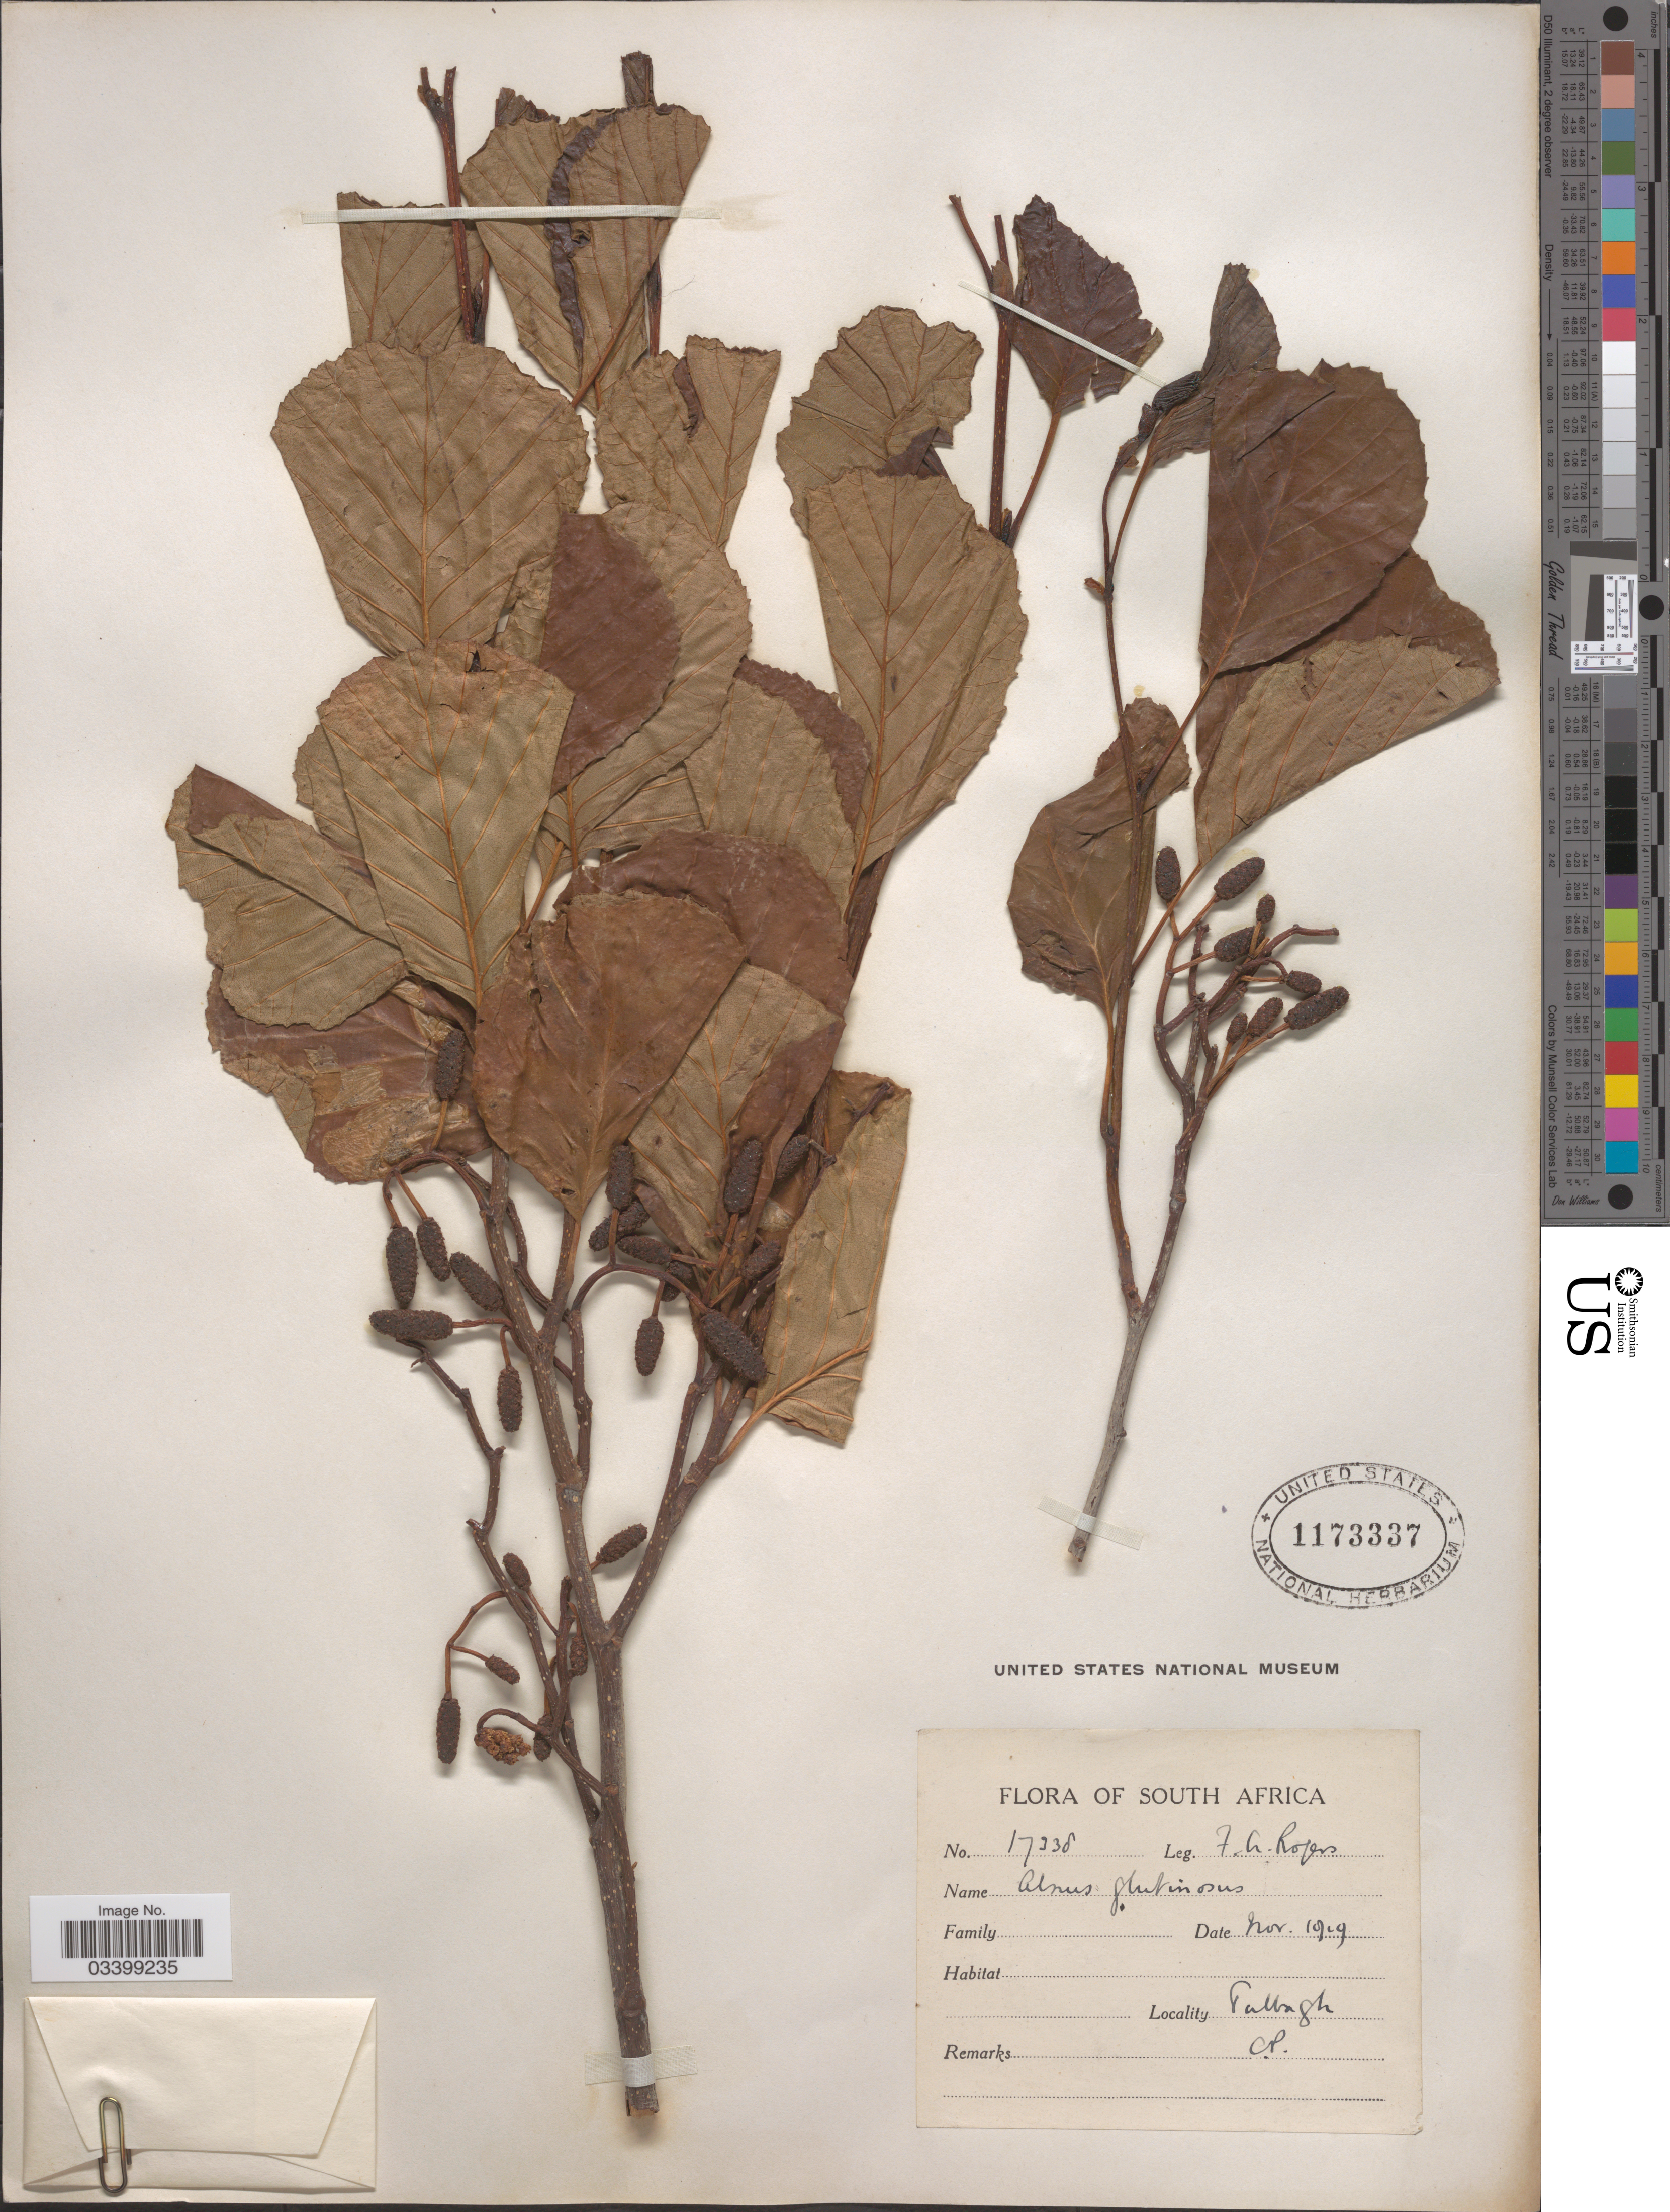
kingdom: Plantae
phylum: Tracheophyta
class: Magnoliopsida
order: Fagales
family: Betulaceae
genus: Alnus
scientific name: Alnus glutinosa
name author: (L.) Gaertn.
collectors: F. A. Rogers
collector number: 17338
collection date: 1919-11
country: South Africa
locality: Tulbagh.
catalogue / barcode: US 1173337